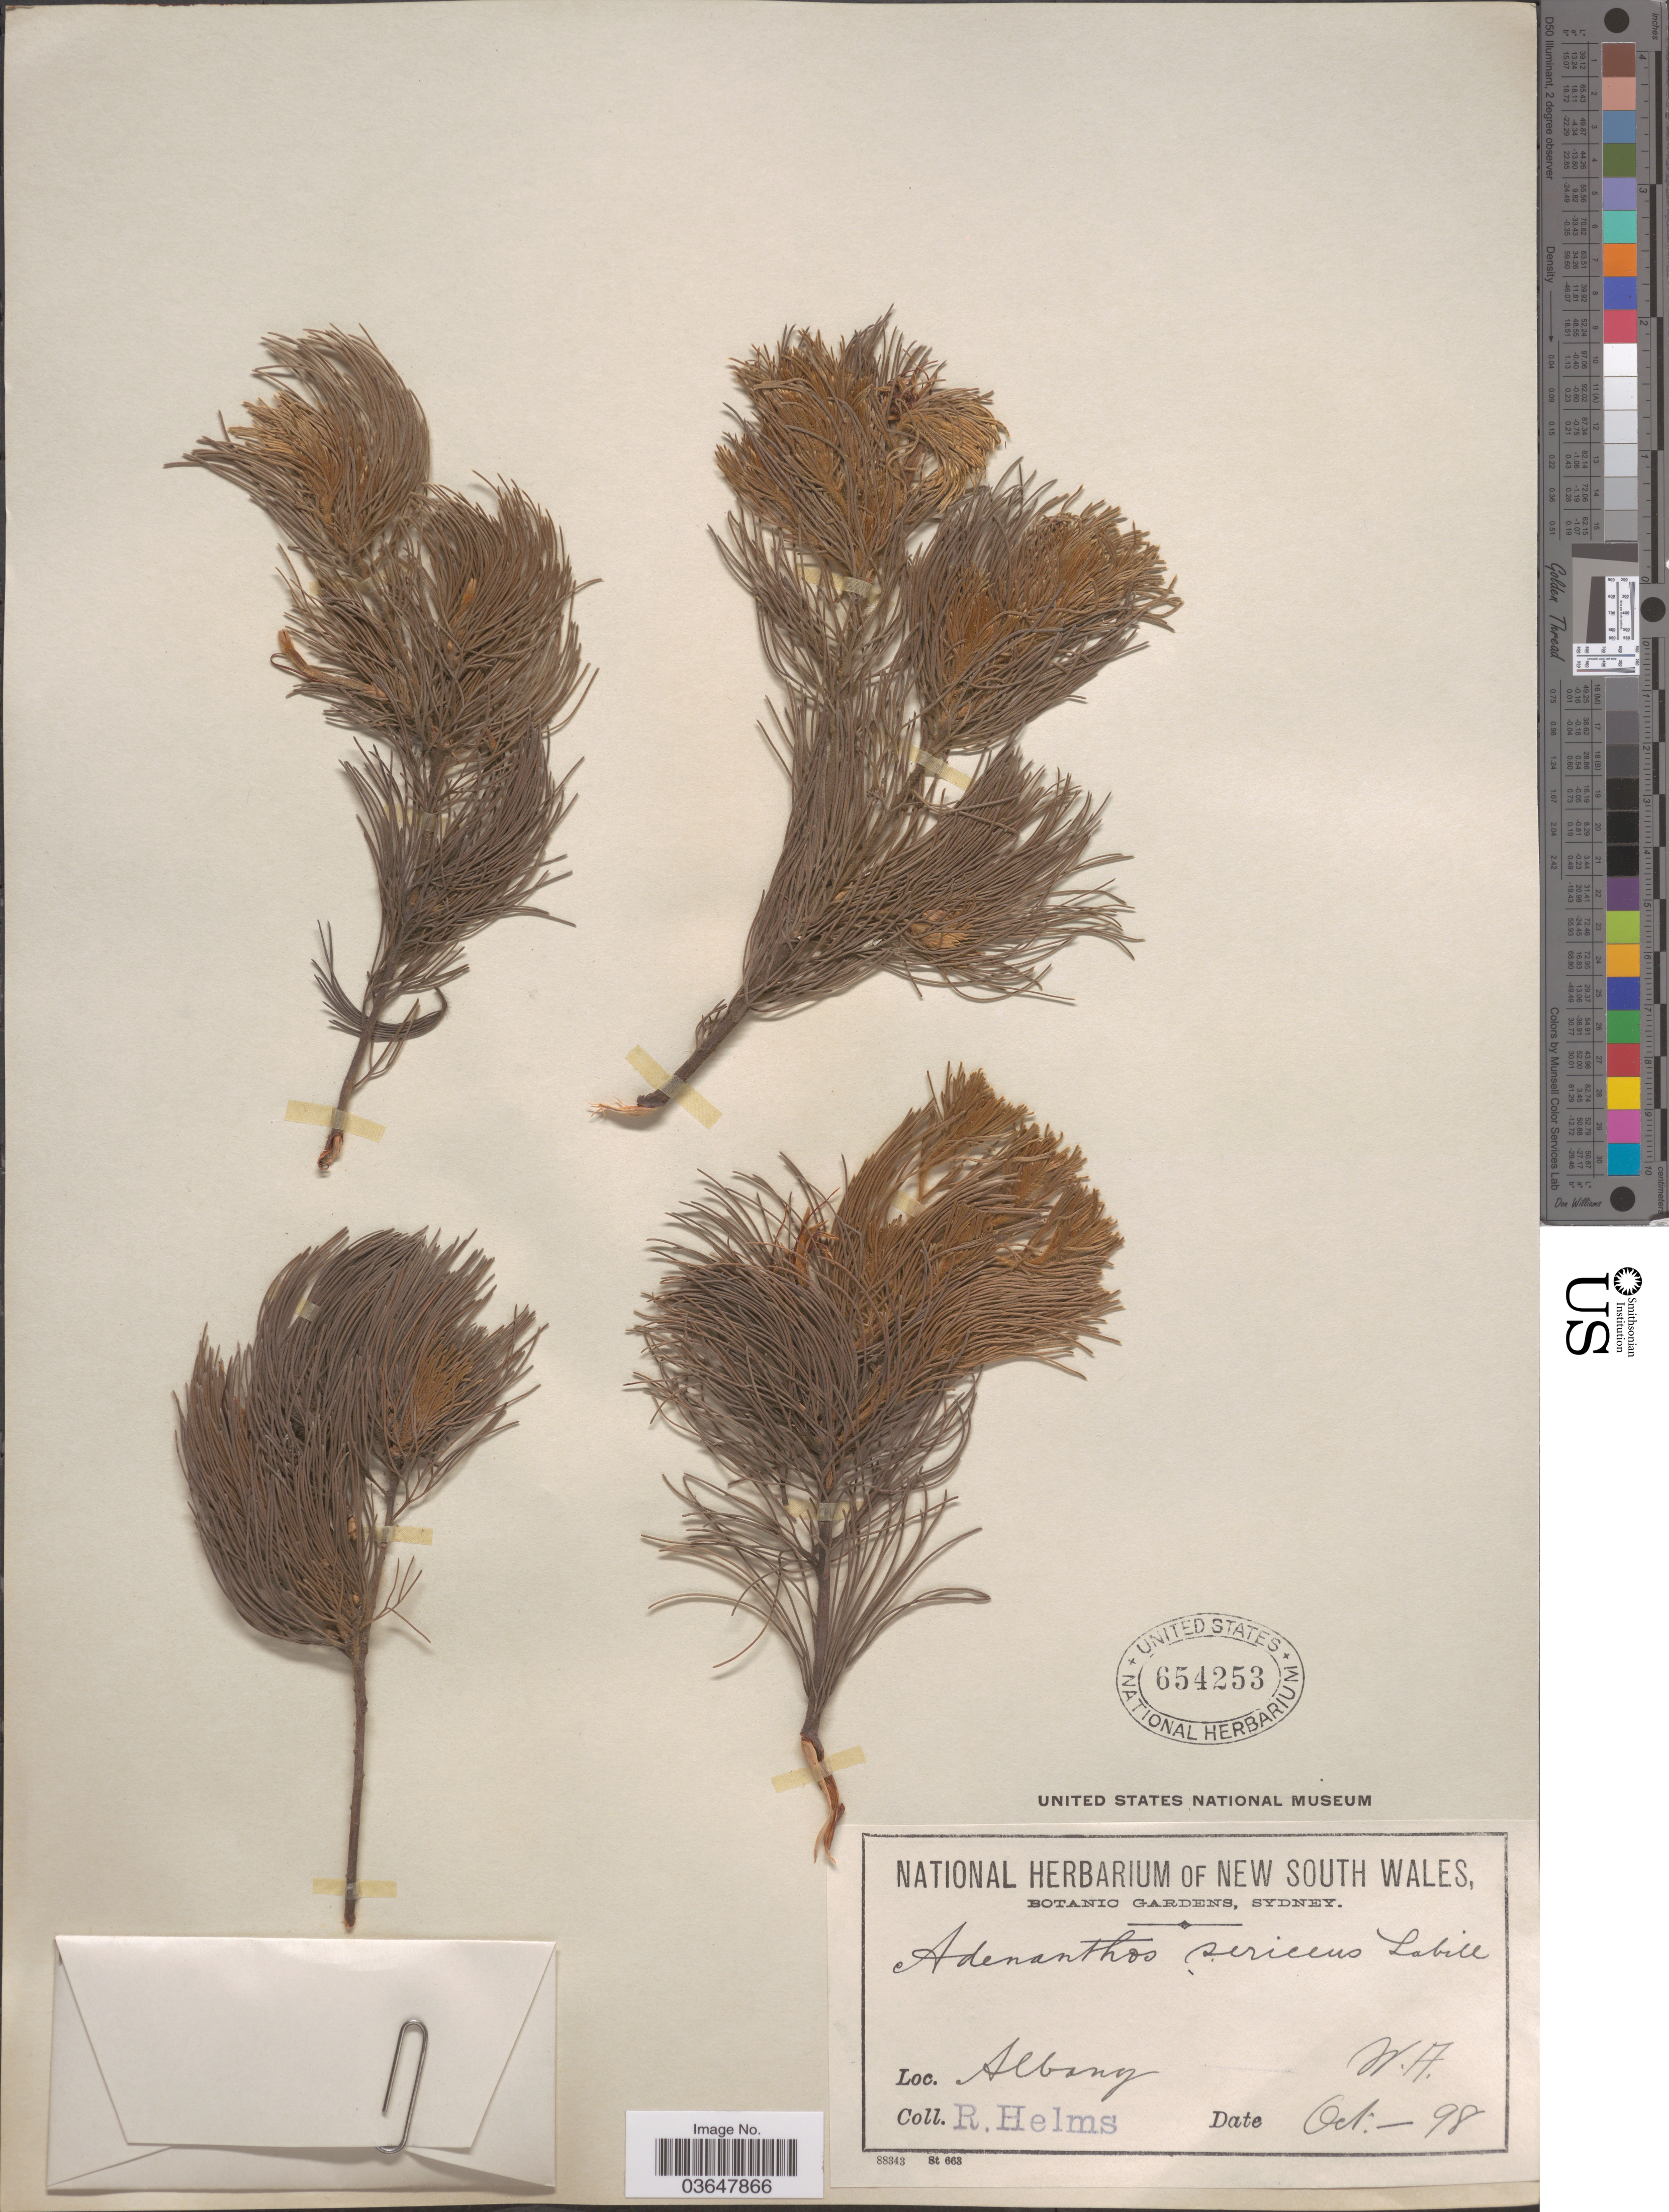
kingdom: Plantae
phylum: Tracheophyta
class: Magnoliopsida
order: Proteales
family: Proteaceae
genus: Adenanthos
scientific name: Adenanthos sericeus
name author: Labill.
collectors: R. Helms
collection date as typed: Transcribed d/m/y: /10/98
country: Australia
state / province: Western Australia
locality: Albany.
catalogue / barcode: US 654253